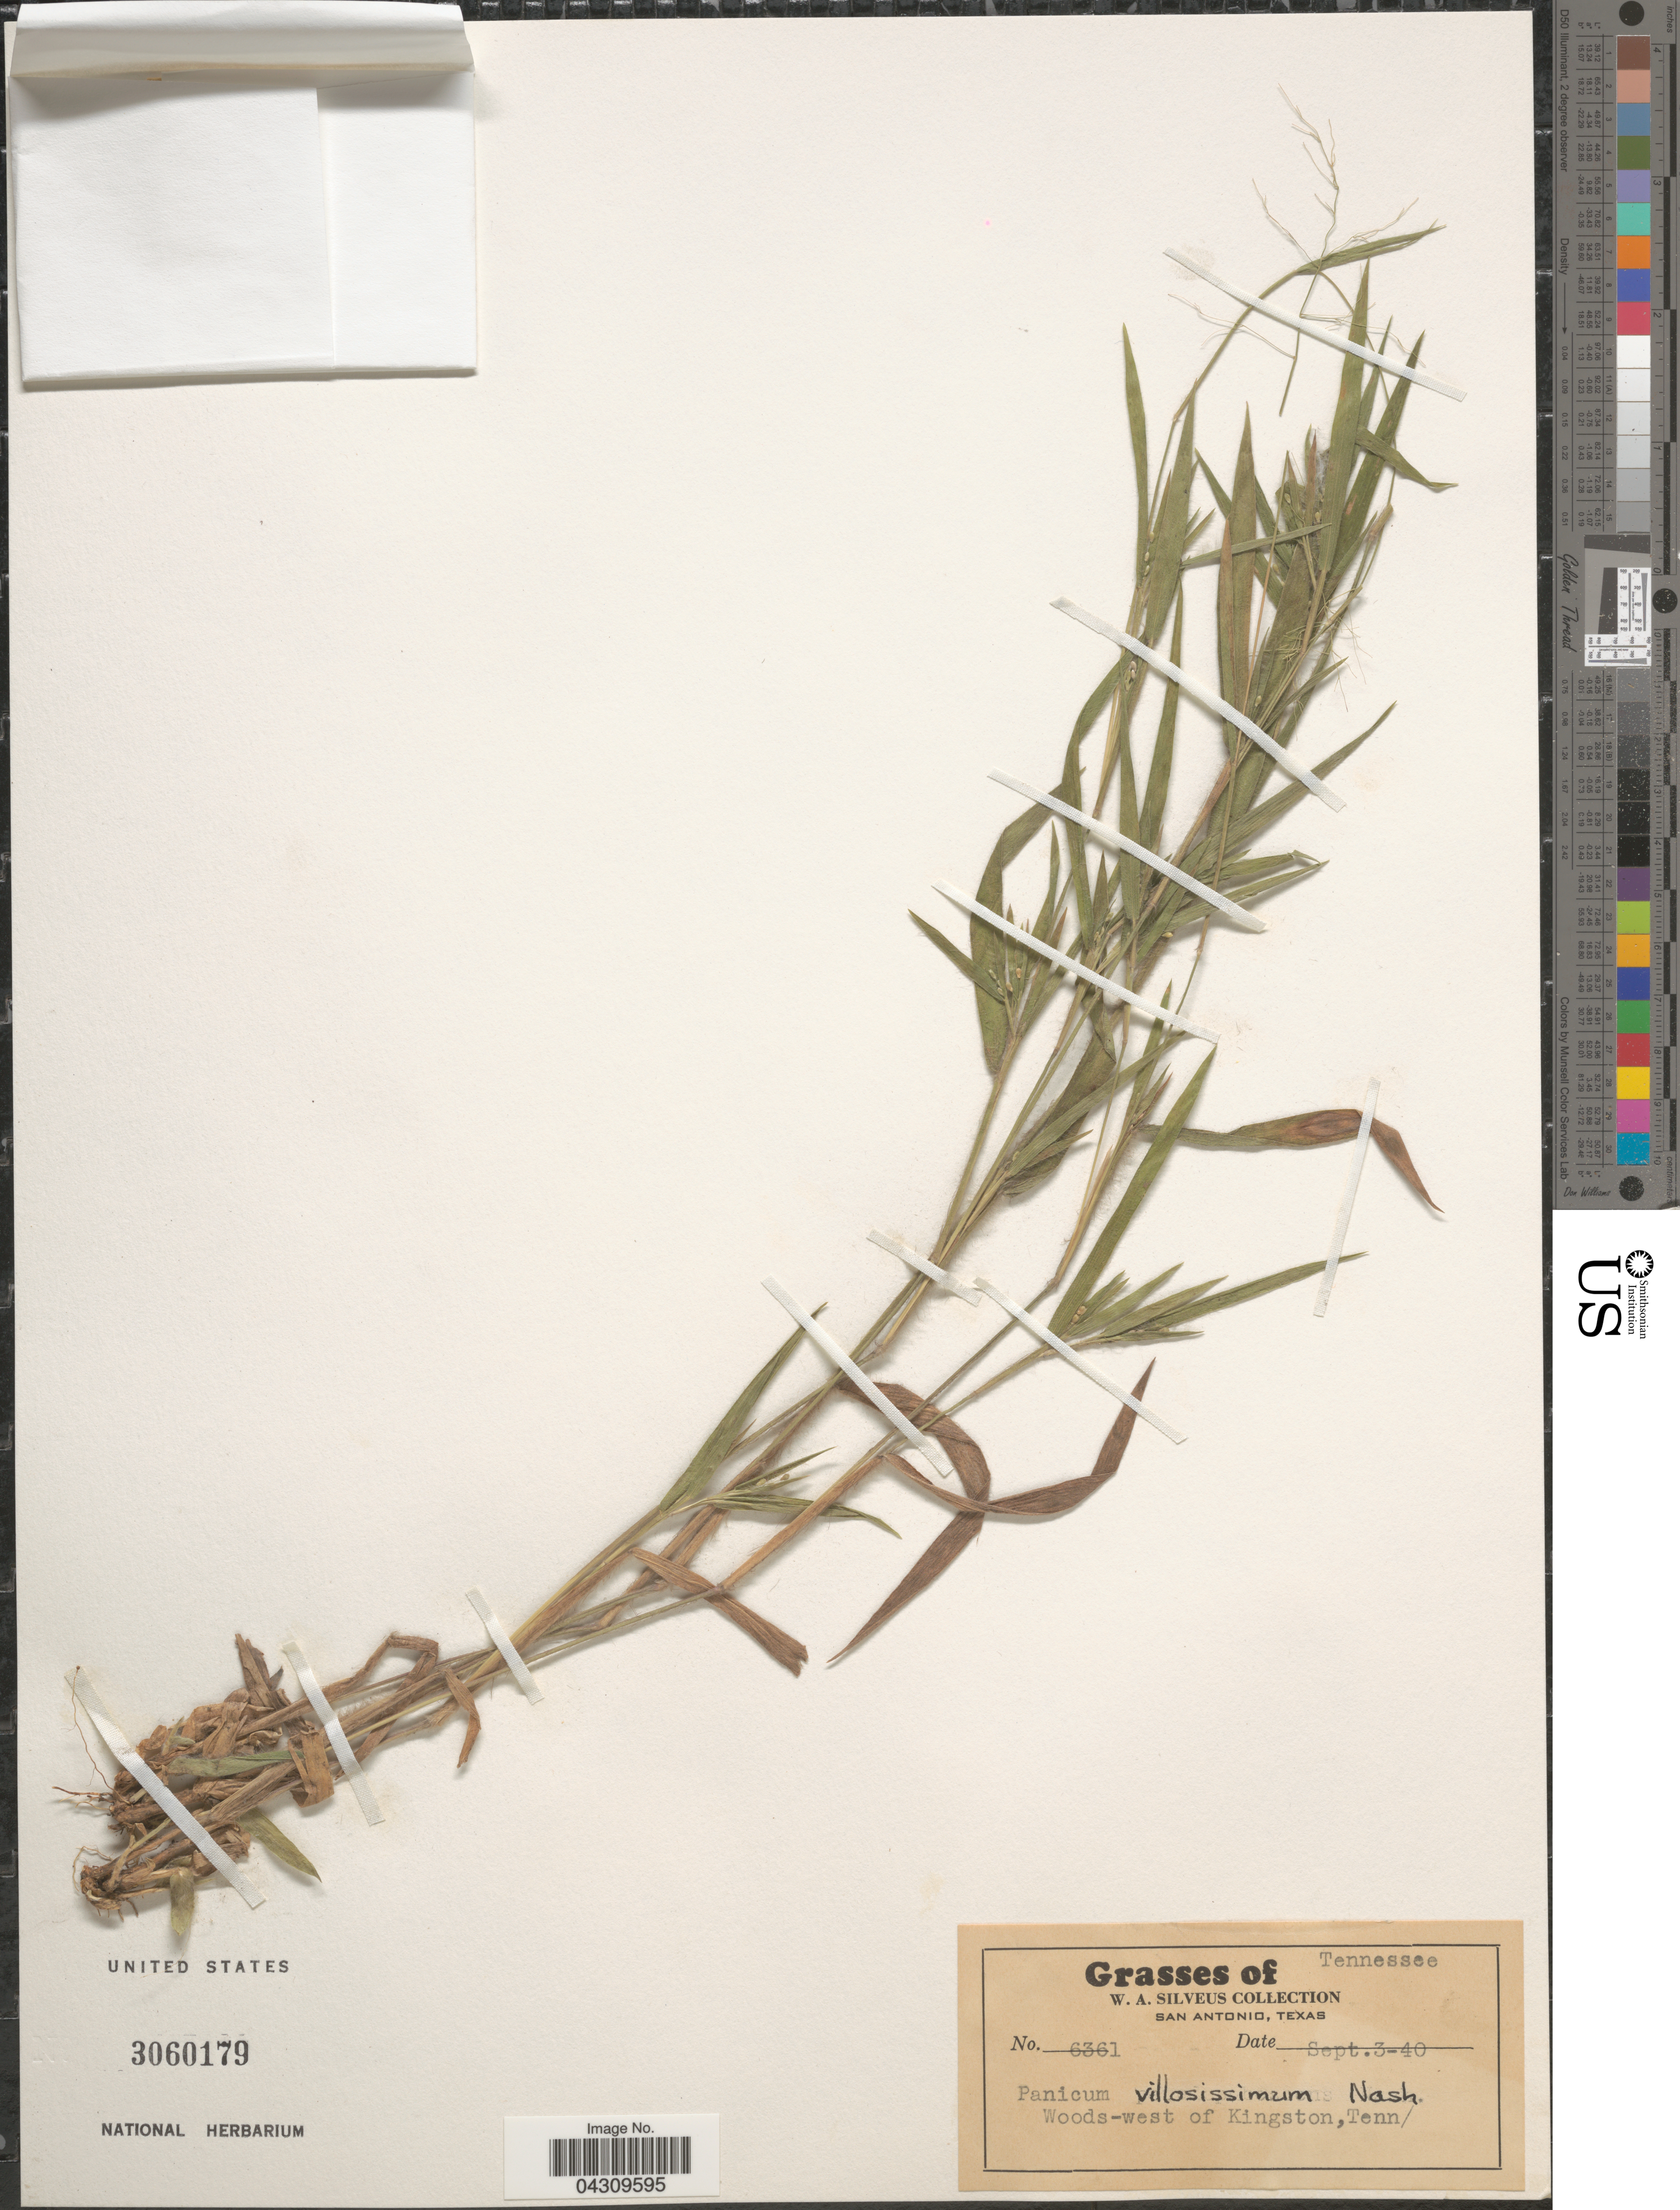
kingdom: Plantae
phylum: Tracheophyta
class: Liliopsida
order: Poales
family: Poaceae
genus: Dichanthelium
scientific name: Dichanthelium acuminatum var. acuminatum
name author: (Sw.) Gould & C.A. Clark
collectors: W. Silveus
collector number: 6361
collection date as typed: Transcribed d/m/y: 3/9/40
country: United States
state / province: Tennessee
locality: Woods-west of Kingston.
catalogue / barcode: US 3060179